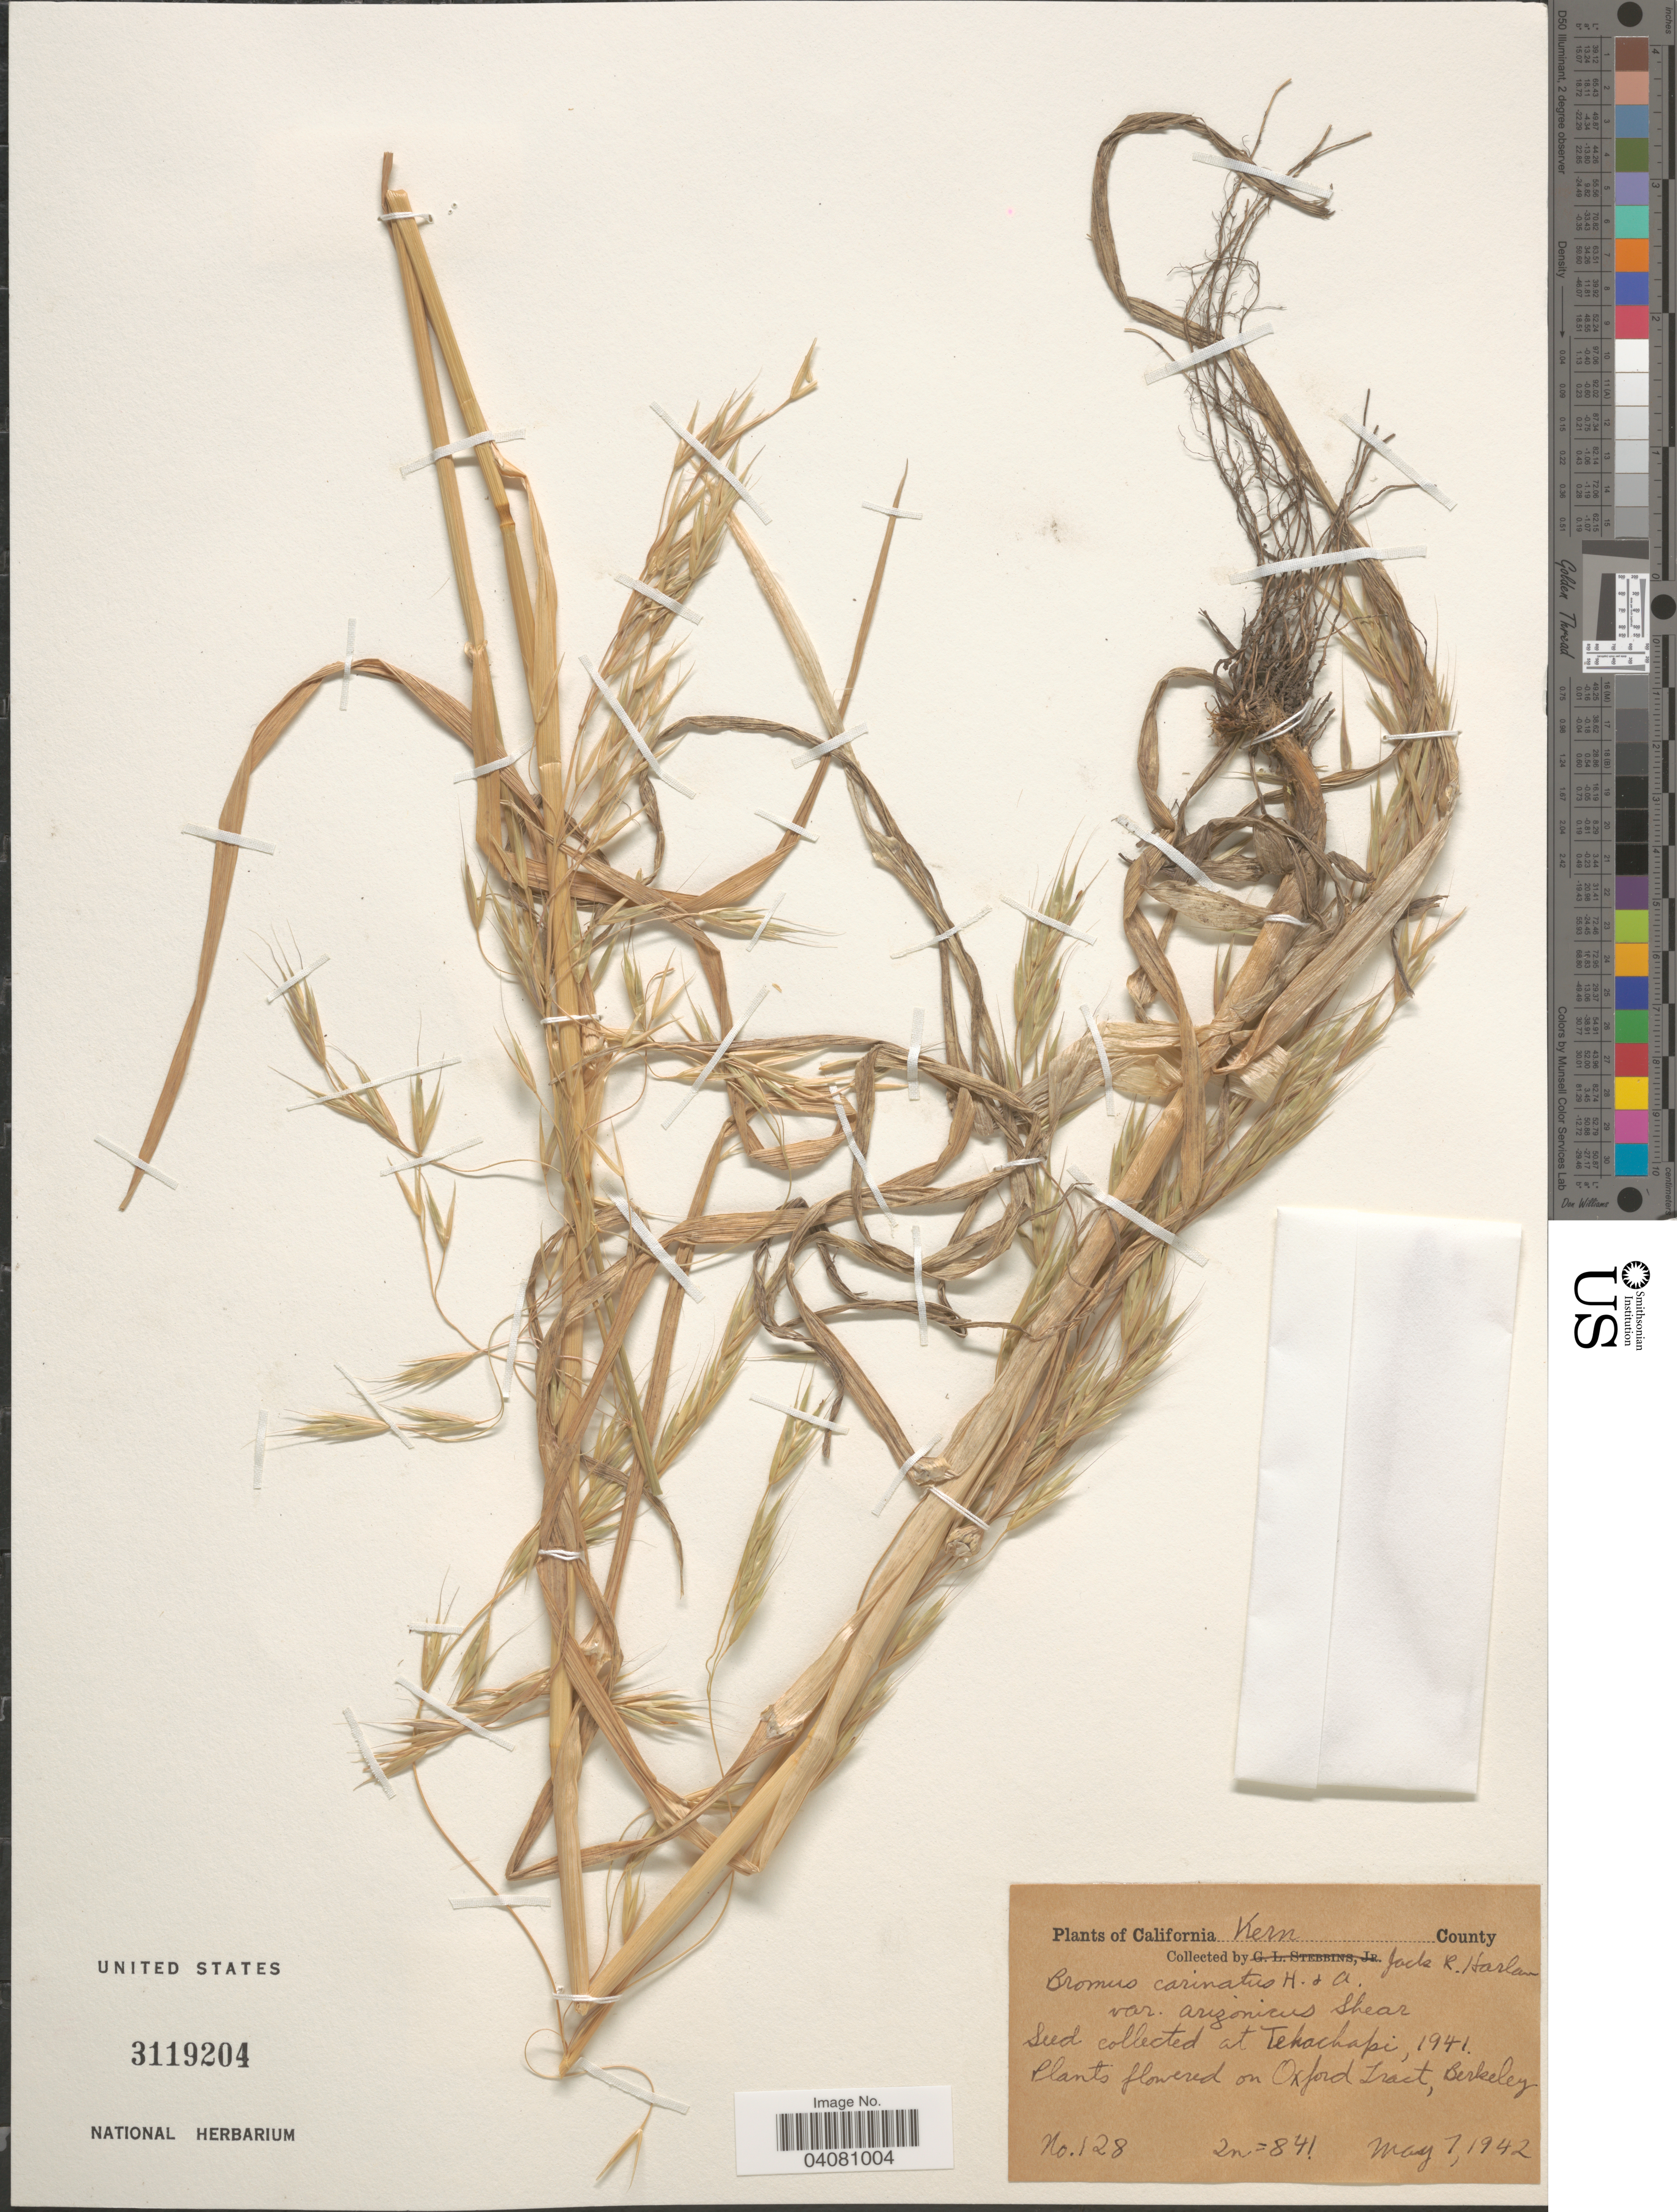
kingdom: Plantae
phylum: Tracheophyta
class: Liliopsida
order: Poales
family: Poaceae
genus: Bromus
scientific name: Bromus carinatus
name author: Hook. & Arn.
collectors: J. Harlan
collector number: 128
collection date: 1942-05-07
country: United States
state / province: California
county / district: Kern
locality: Kern County. Seed collected at Tekachapi.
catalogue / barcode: US 3119204